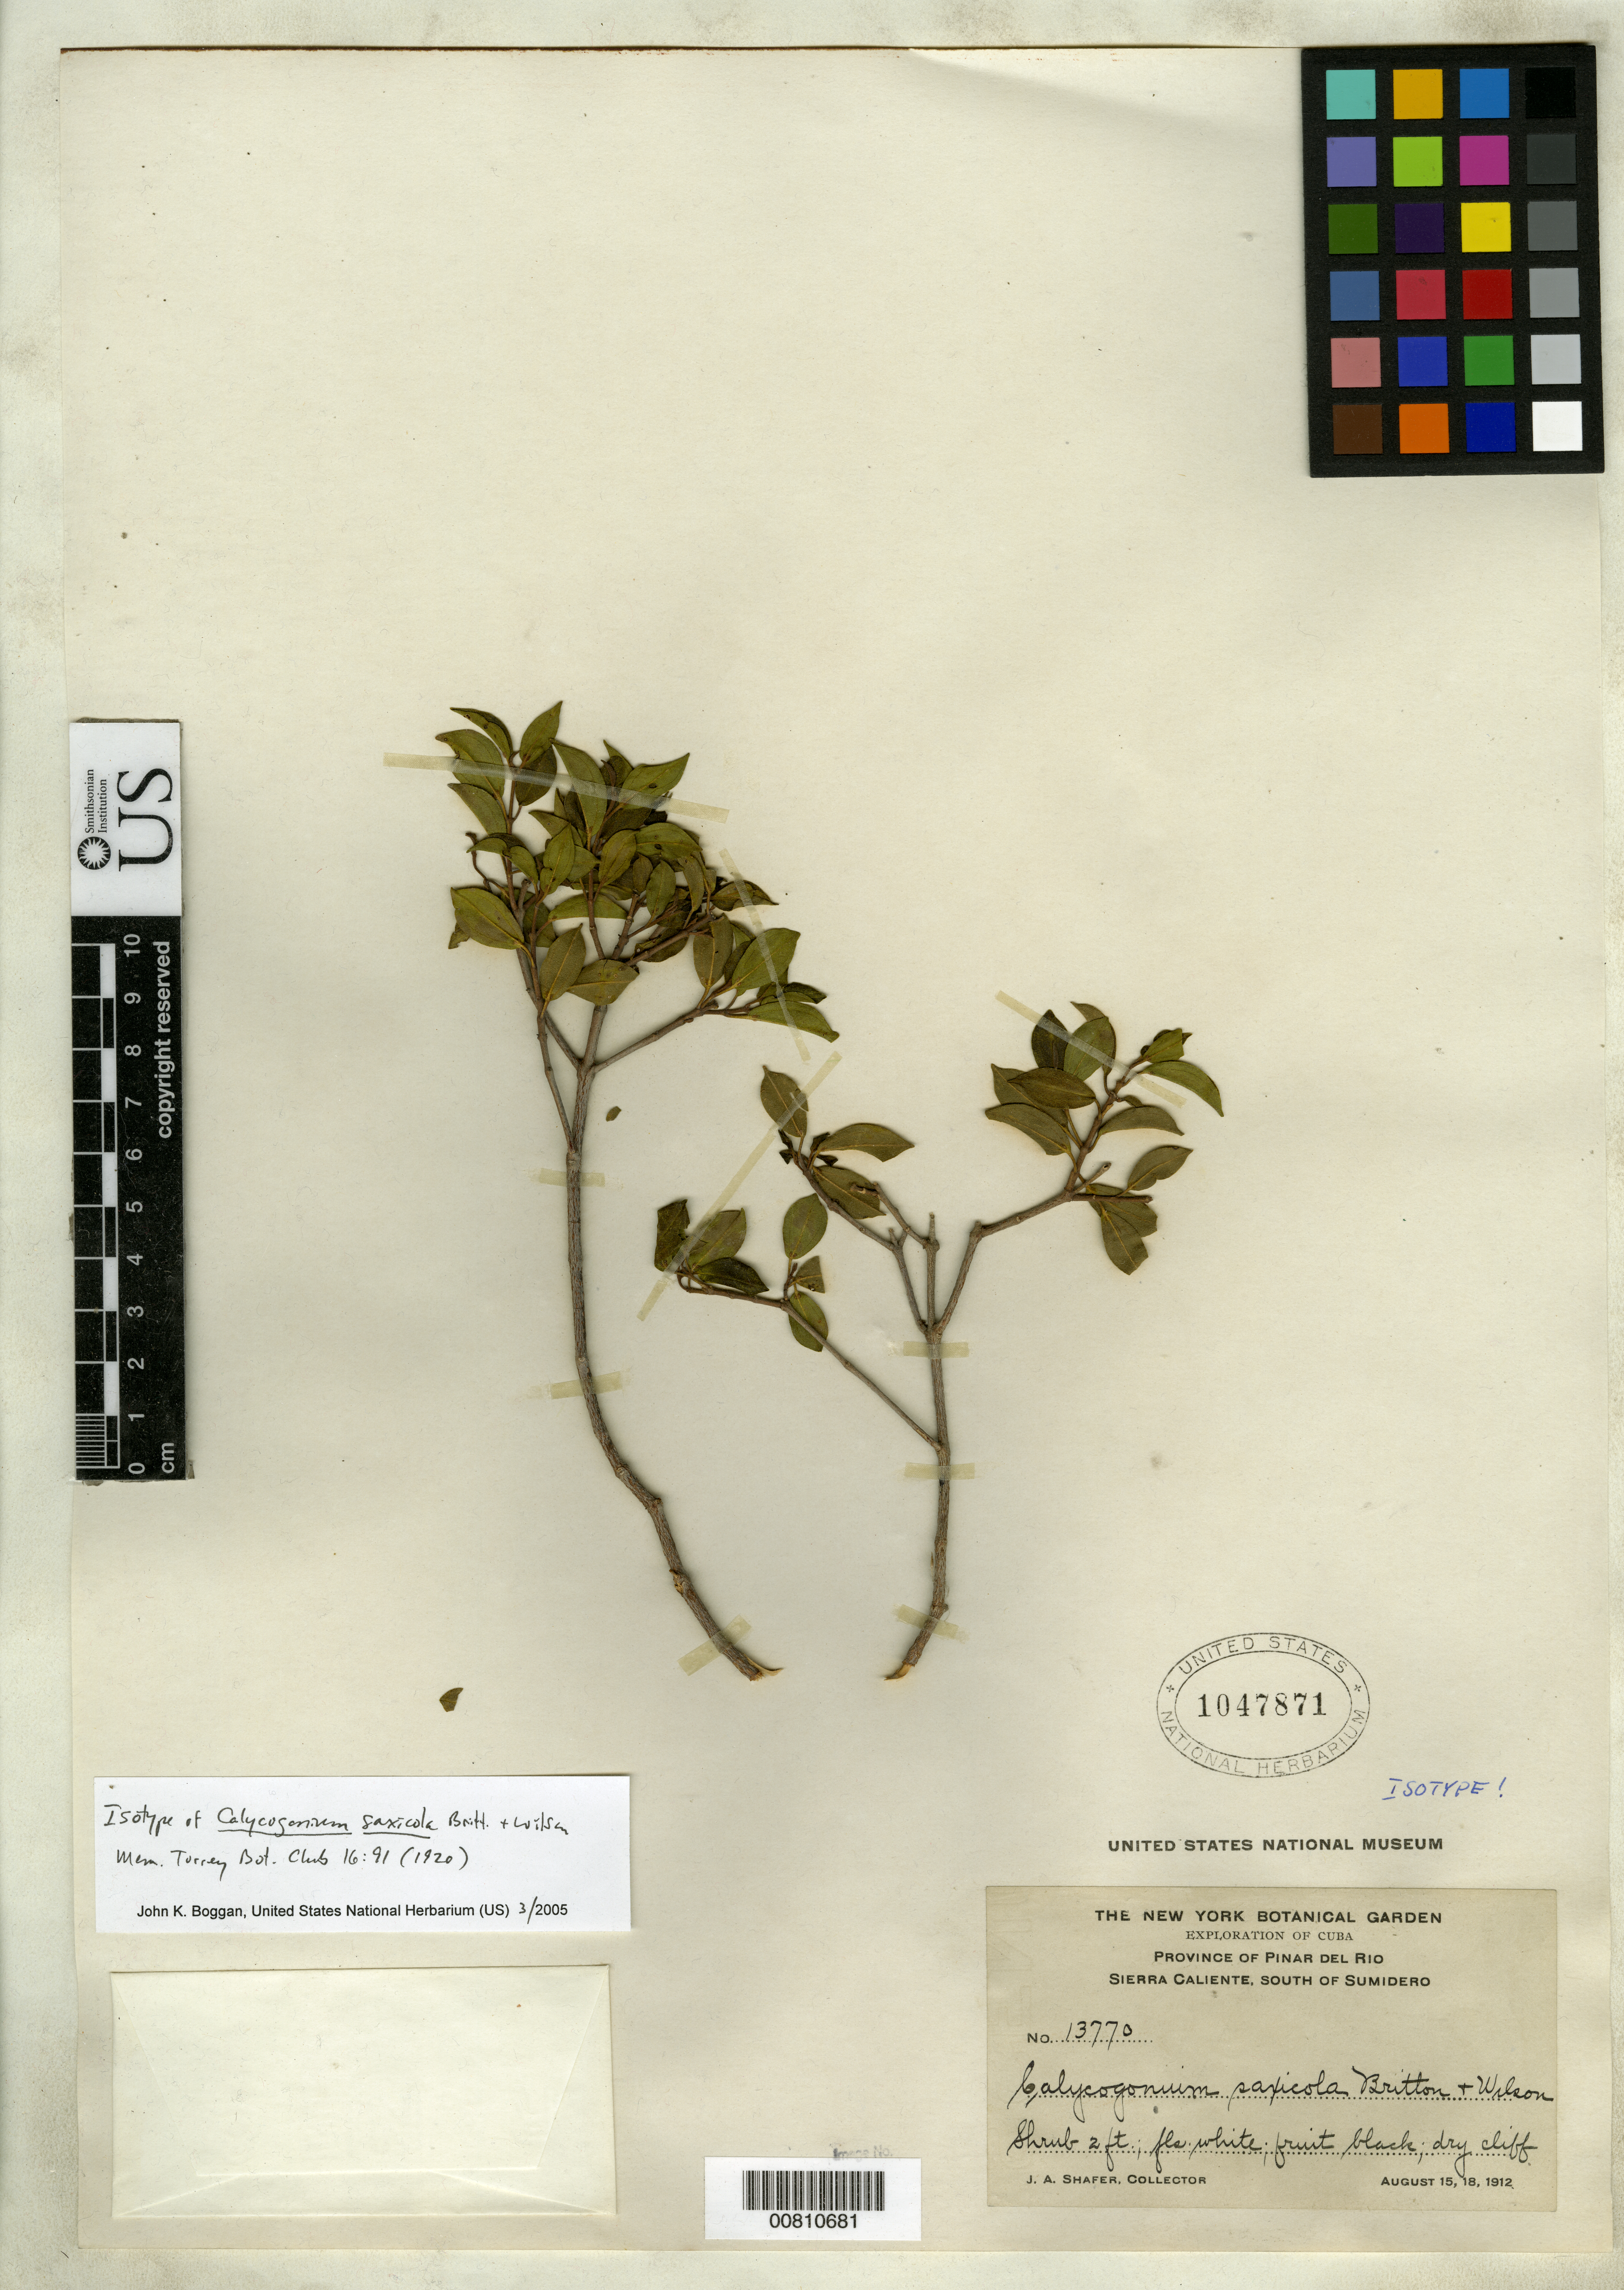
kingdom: Plantae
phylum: Tracheophyta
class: Magnoliopsida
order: Myrtales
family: Melastomataceae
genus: Calycogonium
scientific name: Calycogonium saxicola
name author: Britton & P. Wilson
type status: Isotype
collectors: J. A. Shafer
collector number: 13770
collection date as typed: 15 Aug 1912 and 18 Aug 1912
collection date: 1912-08-15,1912-08-18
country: Cuba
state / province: Pinar del Río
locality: Province of Pinar del Rio, Sierra Caliente, south of Sumidero.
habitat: Dry cliff.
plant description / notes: Holotype at NY.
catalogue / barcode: US 1047871